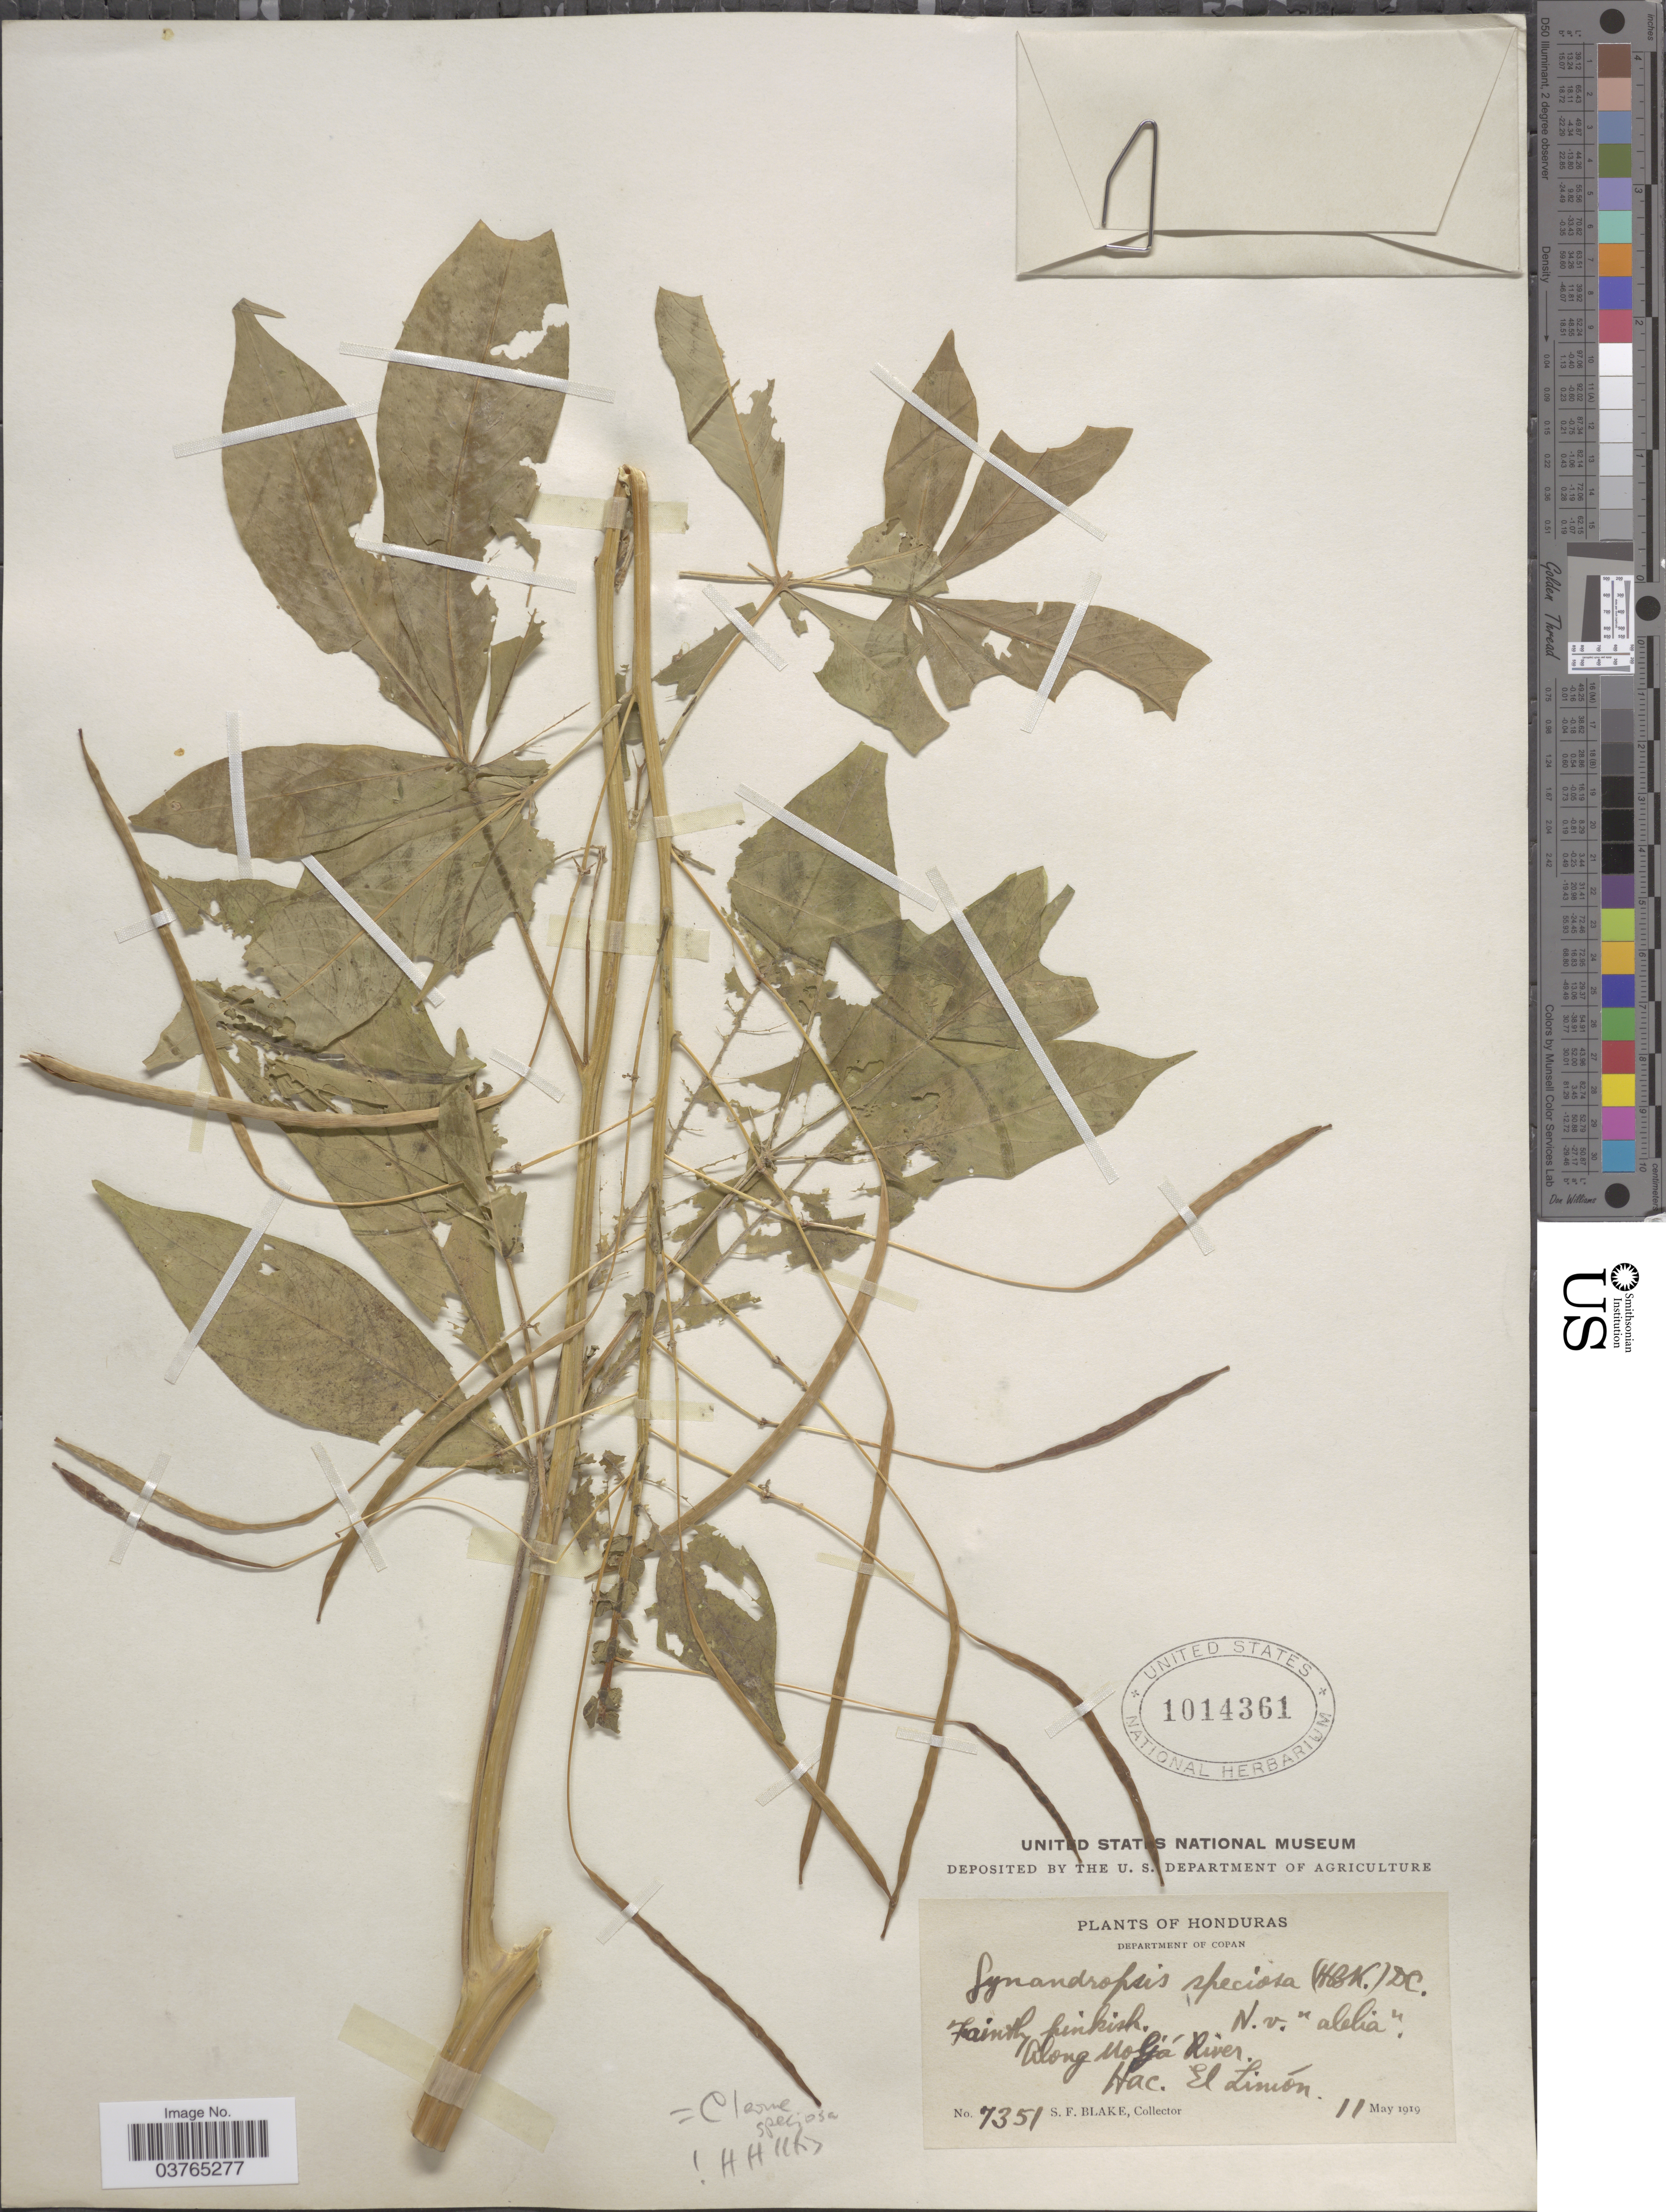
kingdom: Plantae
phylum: Tracheophyta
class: Magnoliopsida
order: Brassicales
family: Cleomaceae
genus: Cleoserrata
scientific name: Cleoserrata speciosa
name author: (Raf.) Iltis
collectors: S. Blake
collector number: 7351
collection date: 1919-05-11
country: Honduras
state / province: Copan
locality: Department of Copan. Along Moljá River. Hac. El Limón.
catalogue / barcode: US 1014361